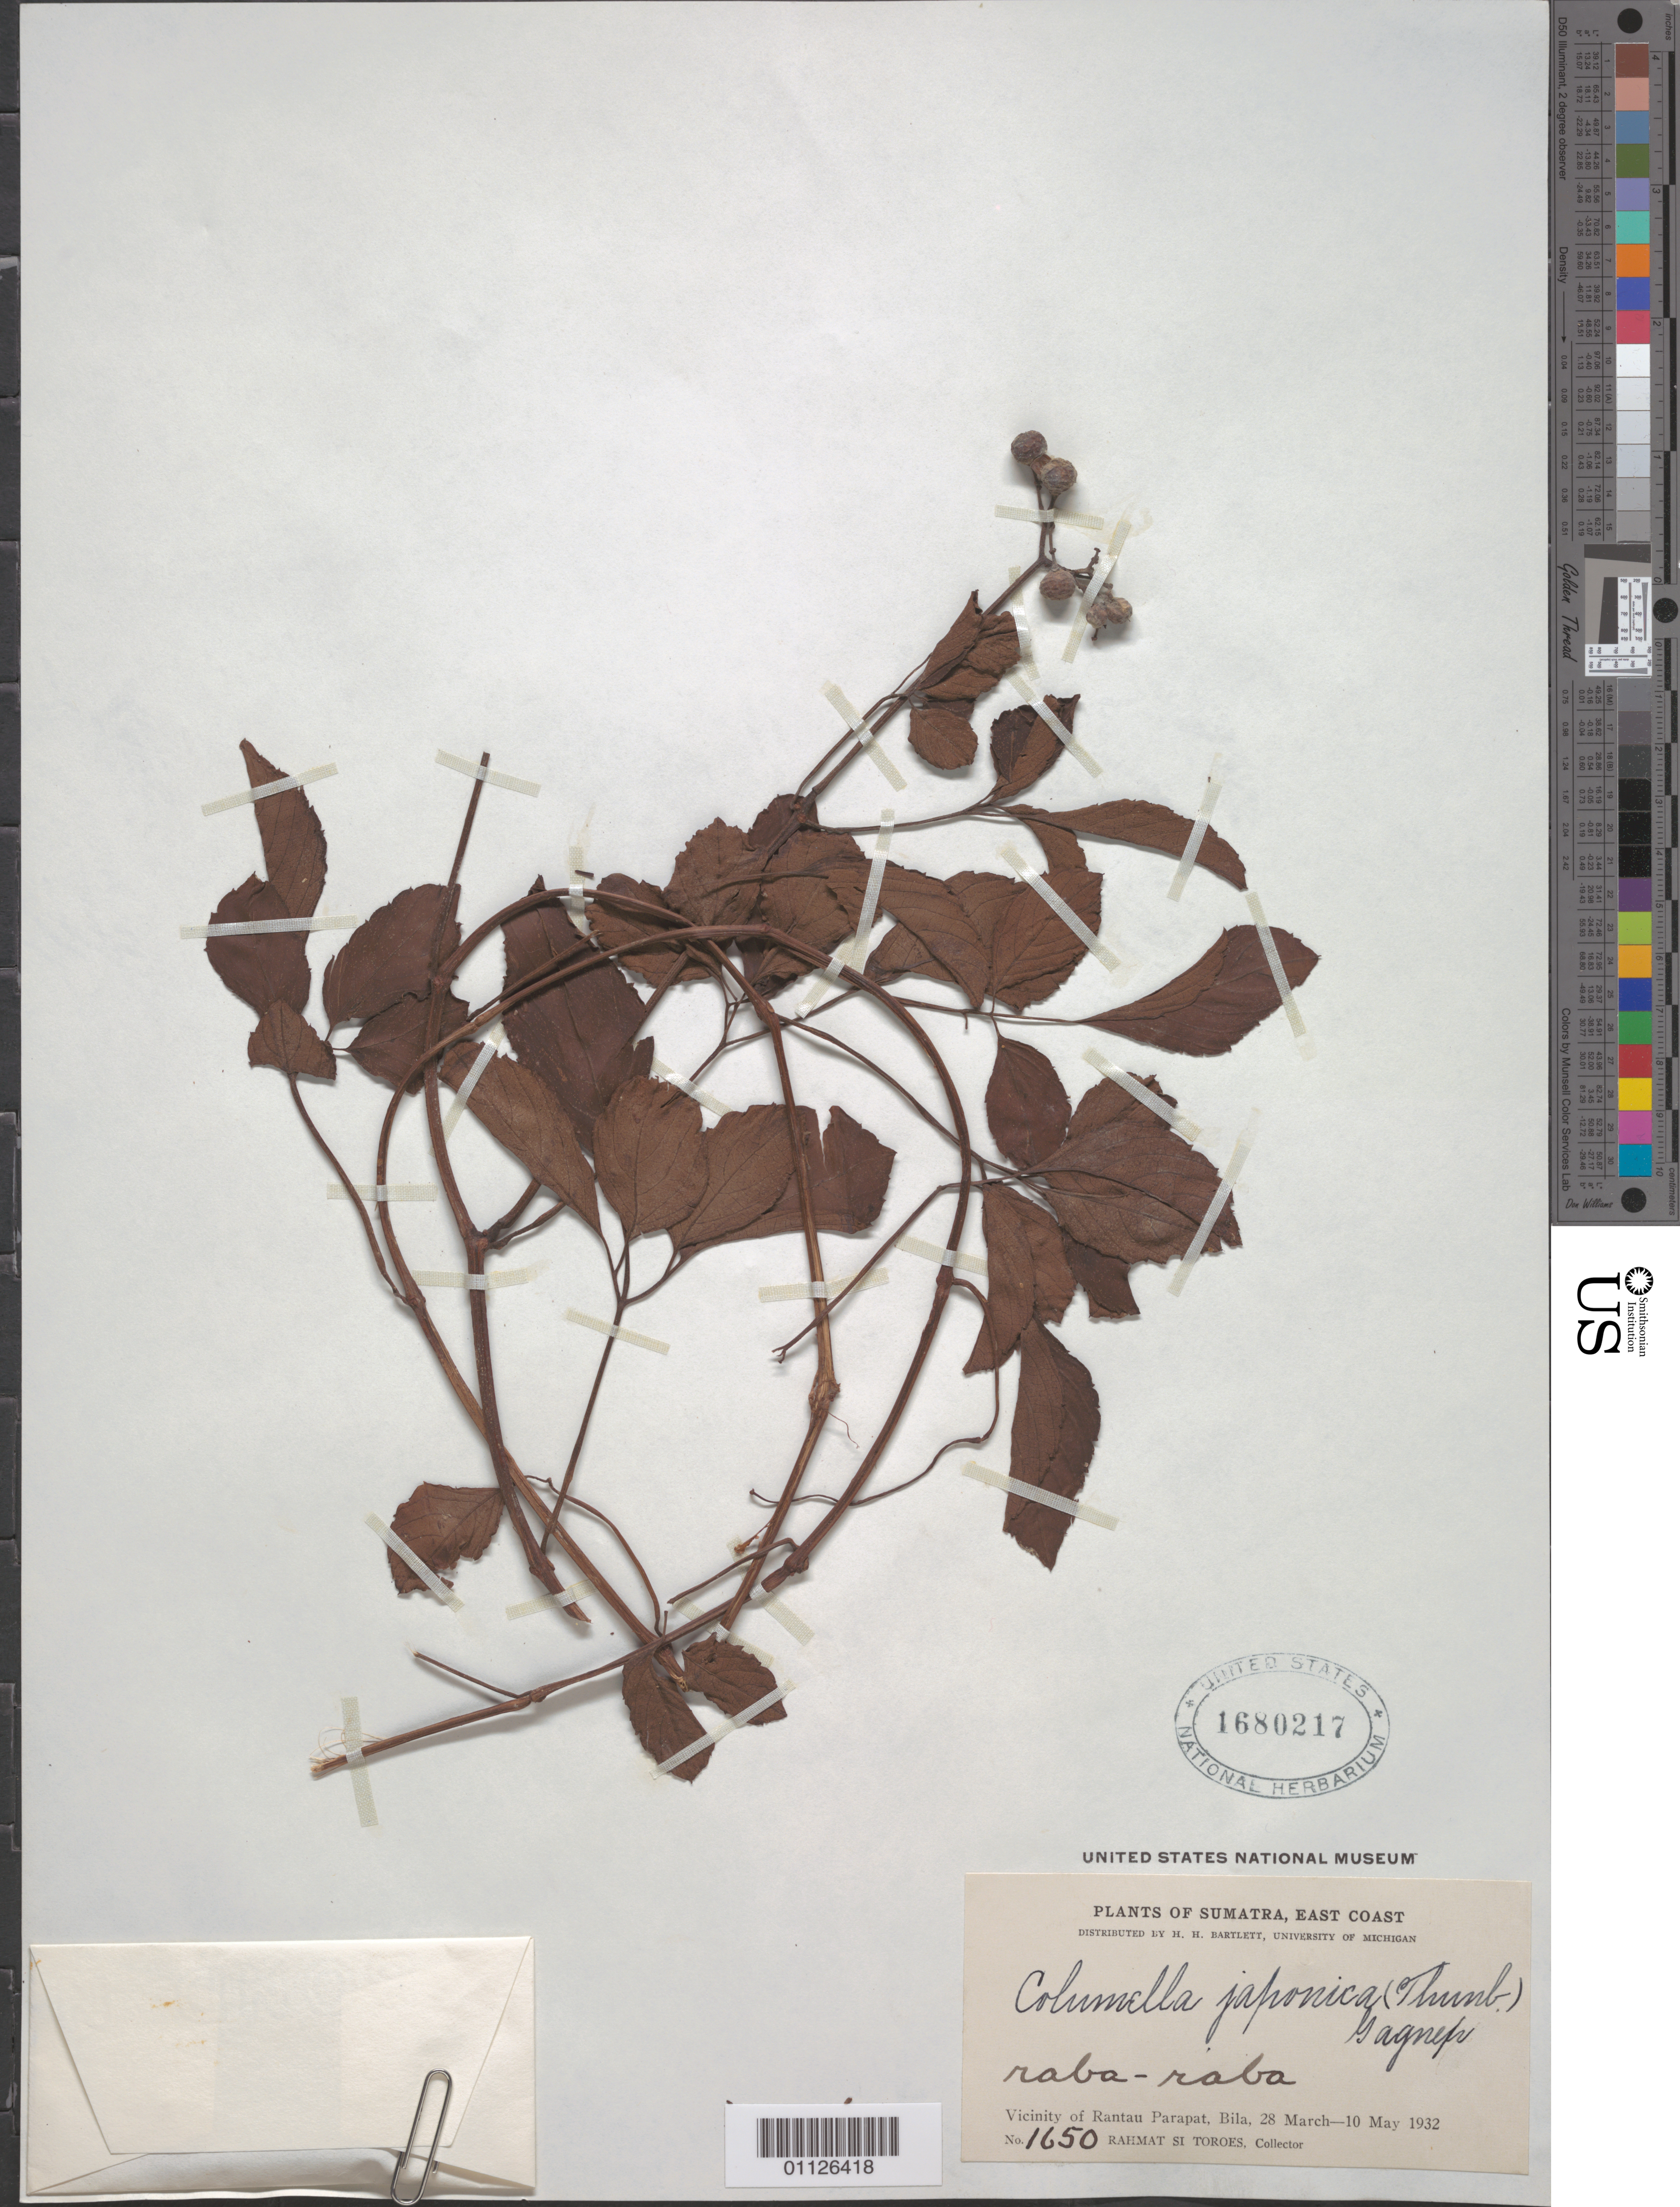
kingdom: Plantae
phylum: Tracheophyta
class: Magnoliopsida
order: Vitales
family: Vitaceae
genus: Causonis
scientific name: Causonis japonica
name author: (Thunb.) Raf.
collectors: Rahmat Si Boeea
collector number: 1650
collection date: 1932-03-28/1932-05-10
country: Indonesia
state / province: Sumatra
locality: Vicinity of Rantau Parapat, Bila.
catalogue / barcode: US 1680217